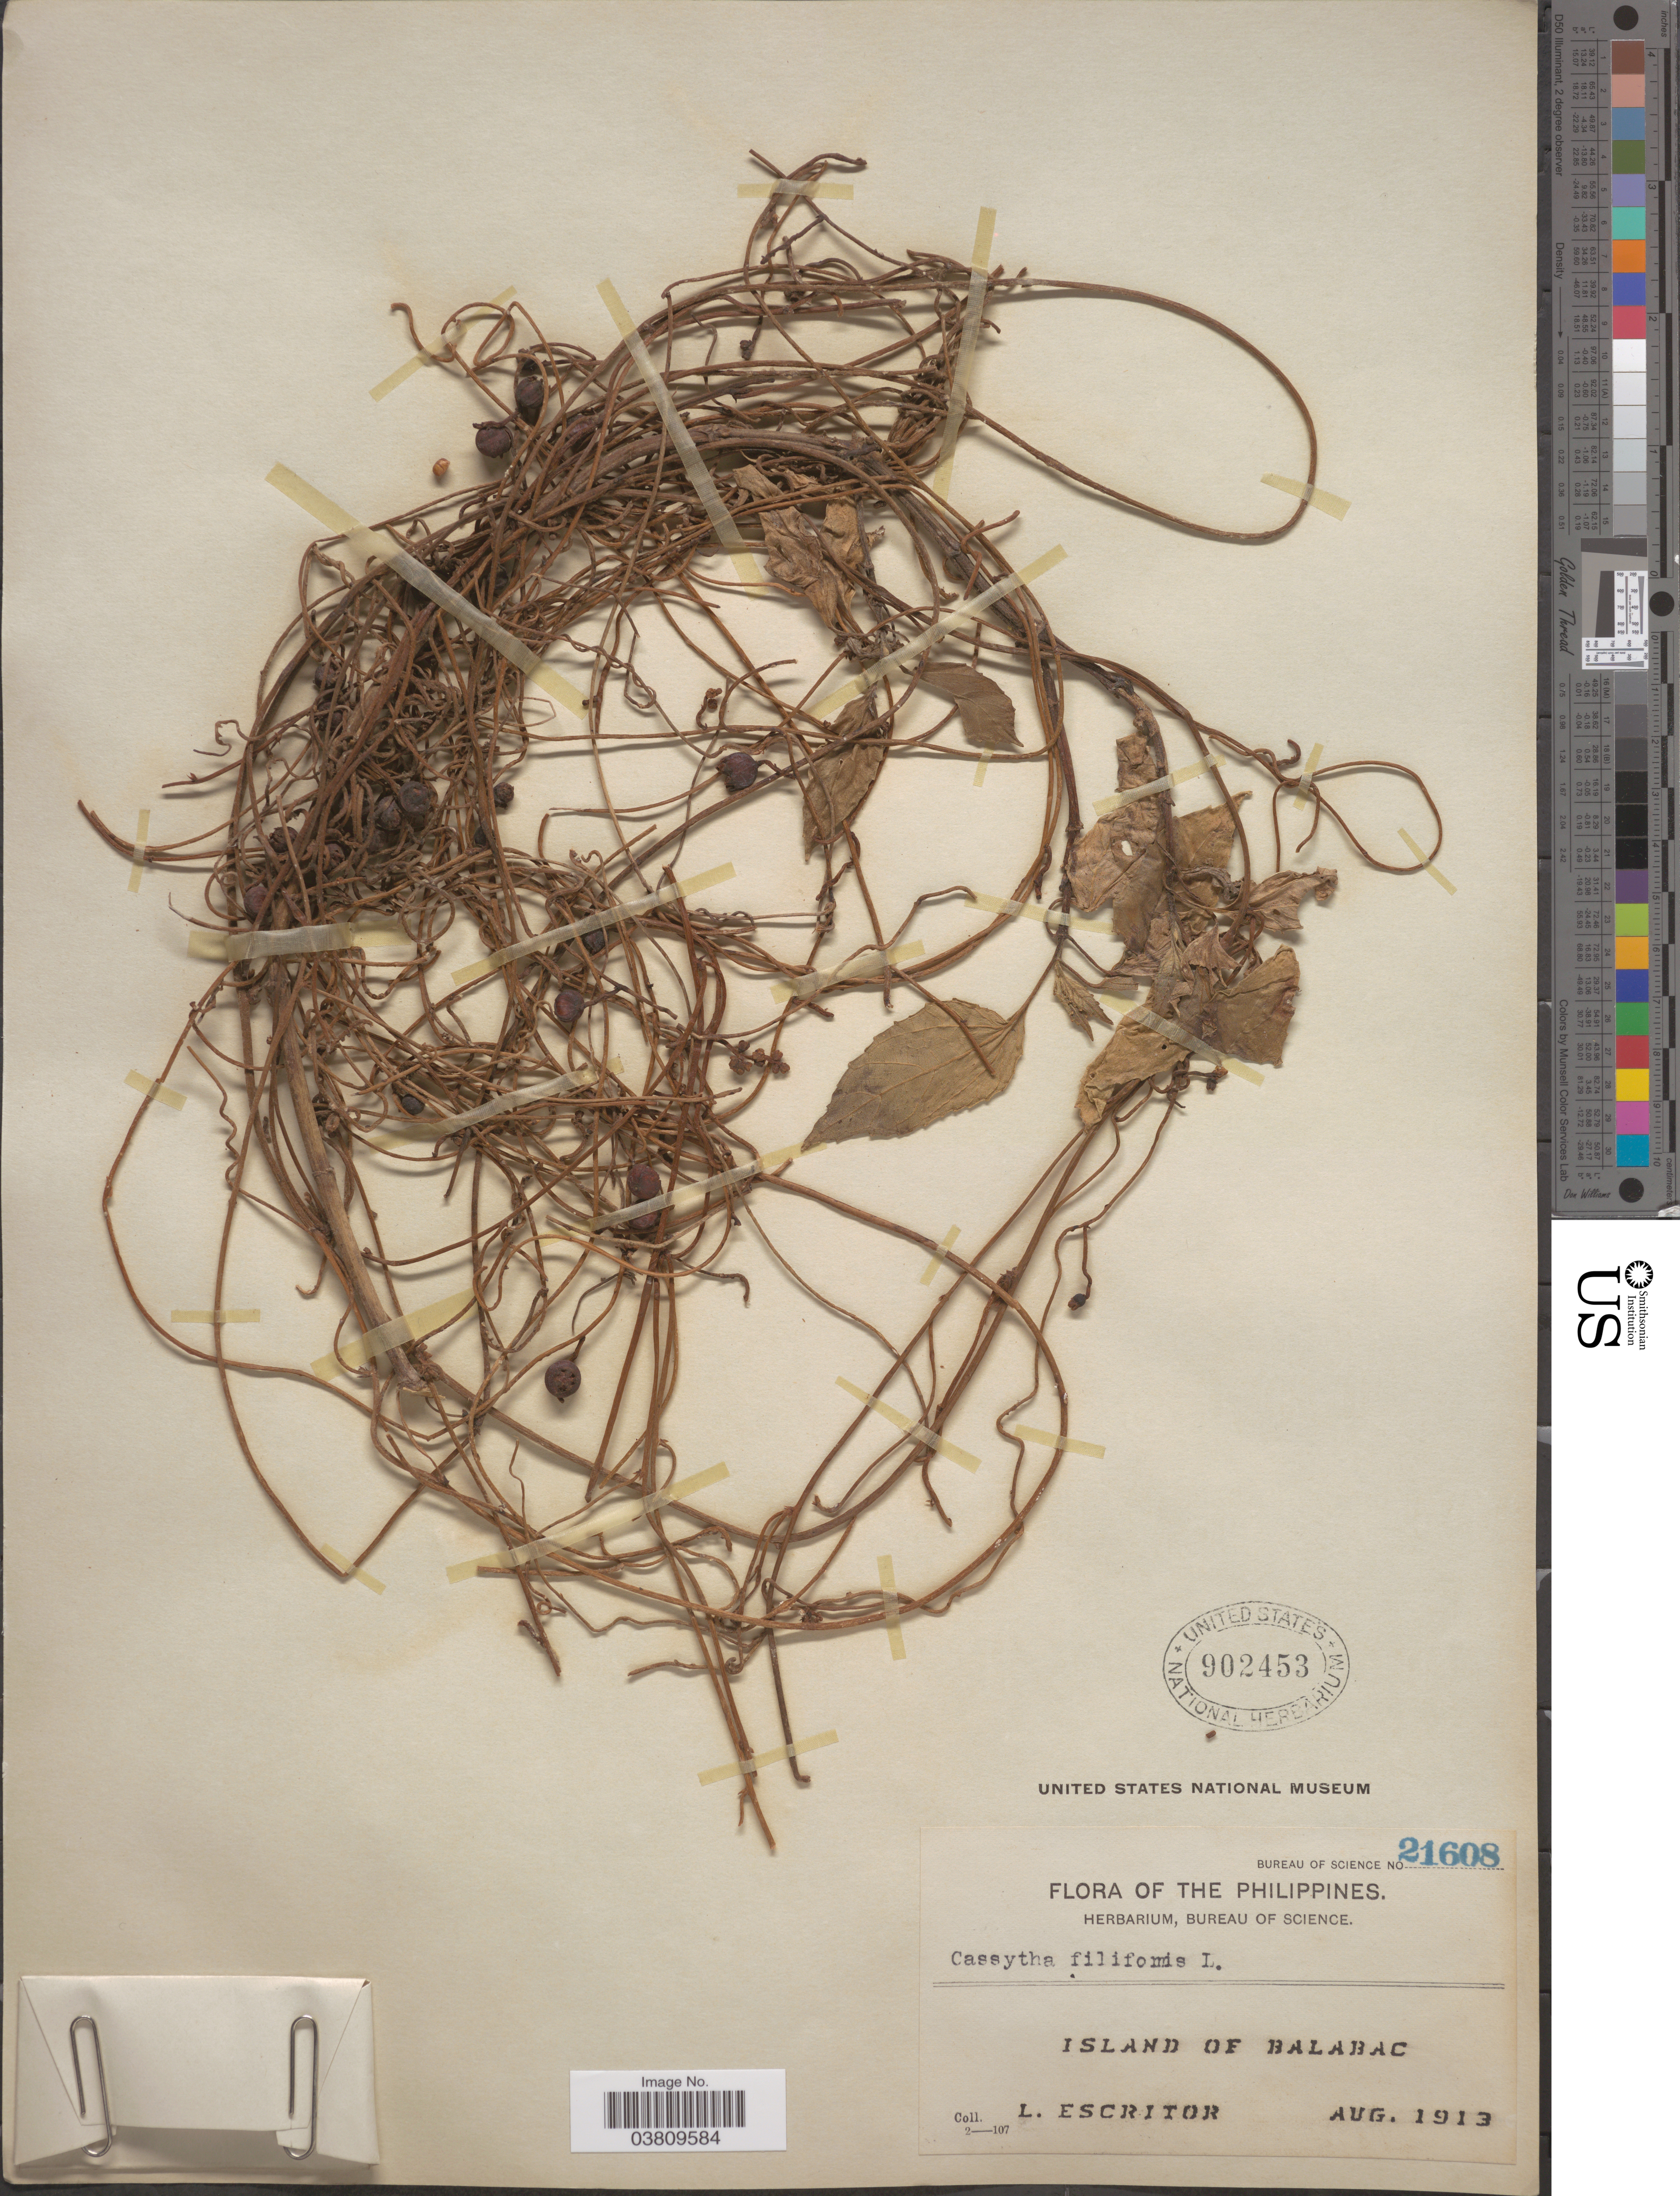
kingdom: Plantae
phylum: Tracheophyta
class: Magnoliopsida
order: Laurales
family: Lauraceae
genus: Cassytha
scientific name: Cassytha filiformis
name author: L.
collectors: L. Escritor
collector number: Bureau of Science 21608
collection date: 1913-08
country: Philippines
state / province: Mimaropa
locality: Island of Balabac.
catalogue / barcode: US 902453